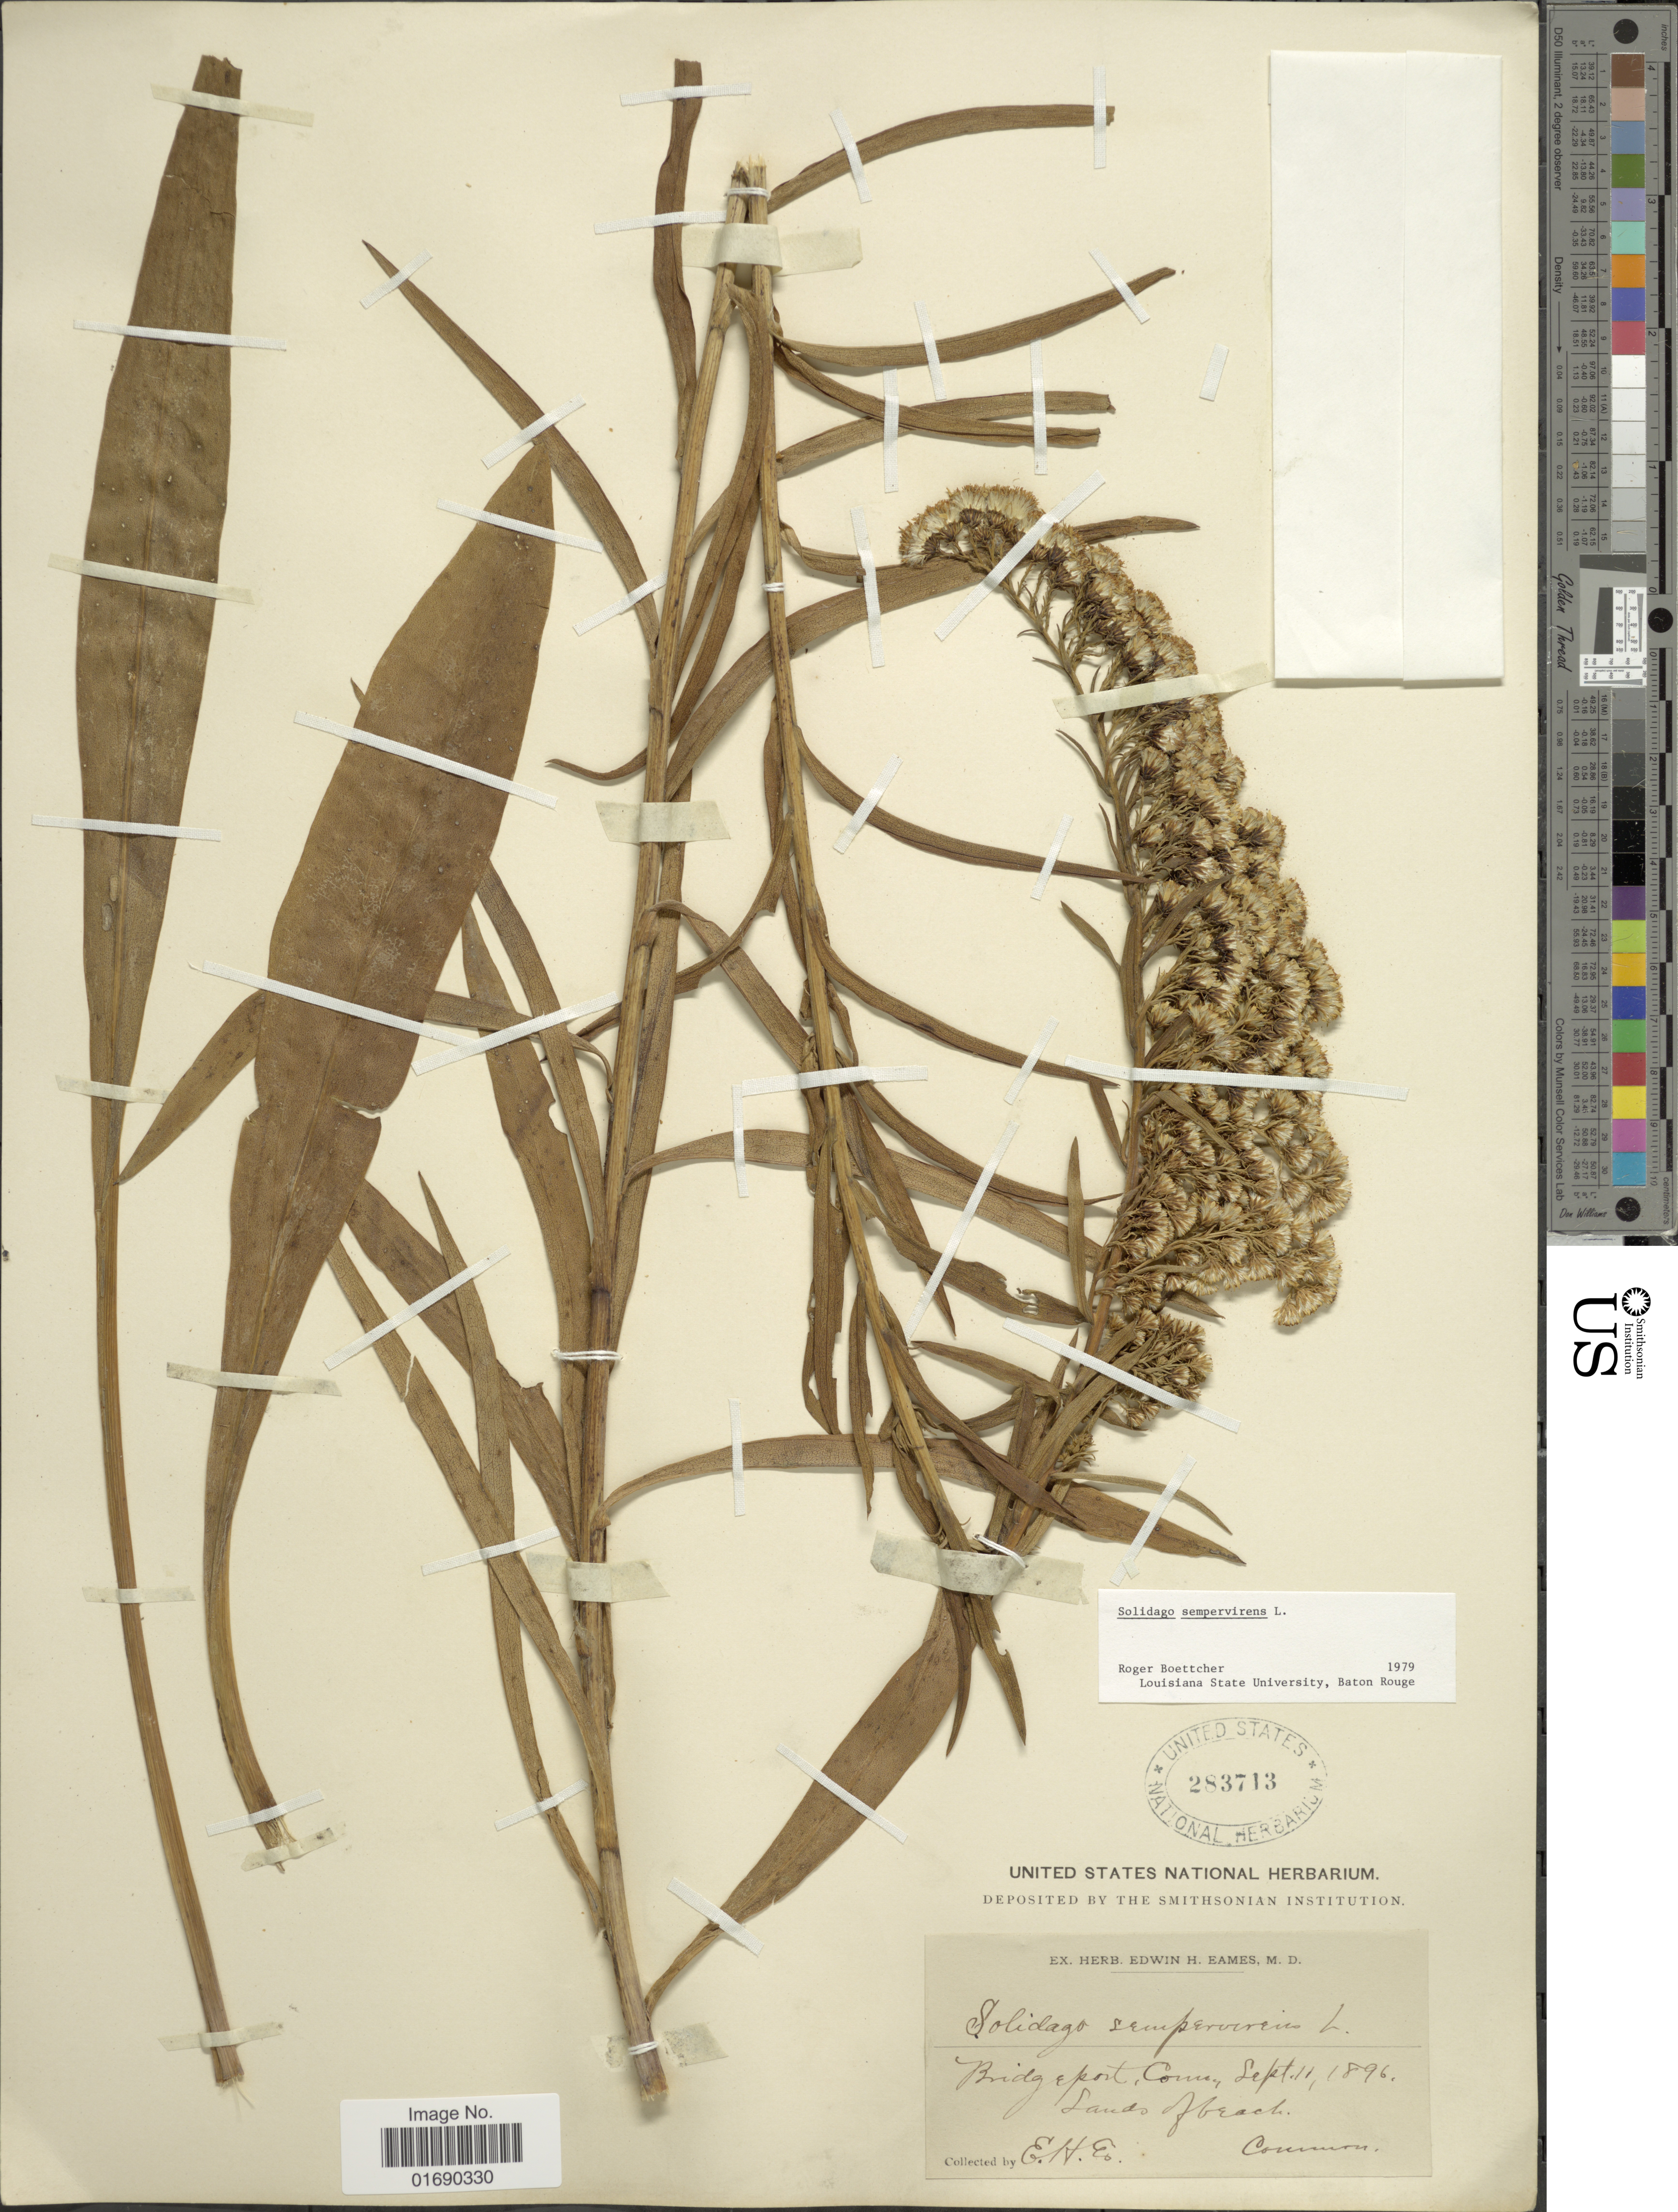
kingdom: Plantae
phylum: Tracheophyta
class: Magnoliopsida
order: Asterales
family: Asteraceae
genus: Solidago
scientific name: Solidago sempervirens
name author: L.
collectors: E. H. Eames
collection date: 1896-09-11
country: United States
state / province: Connecticut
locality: Bridge port, Lands of beach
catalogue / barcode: US 283713